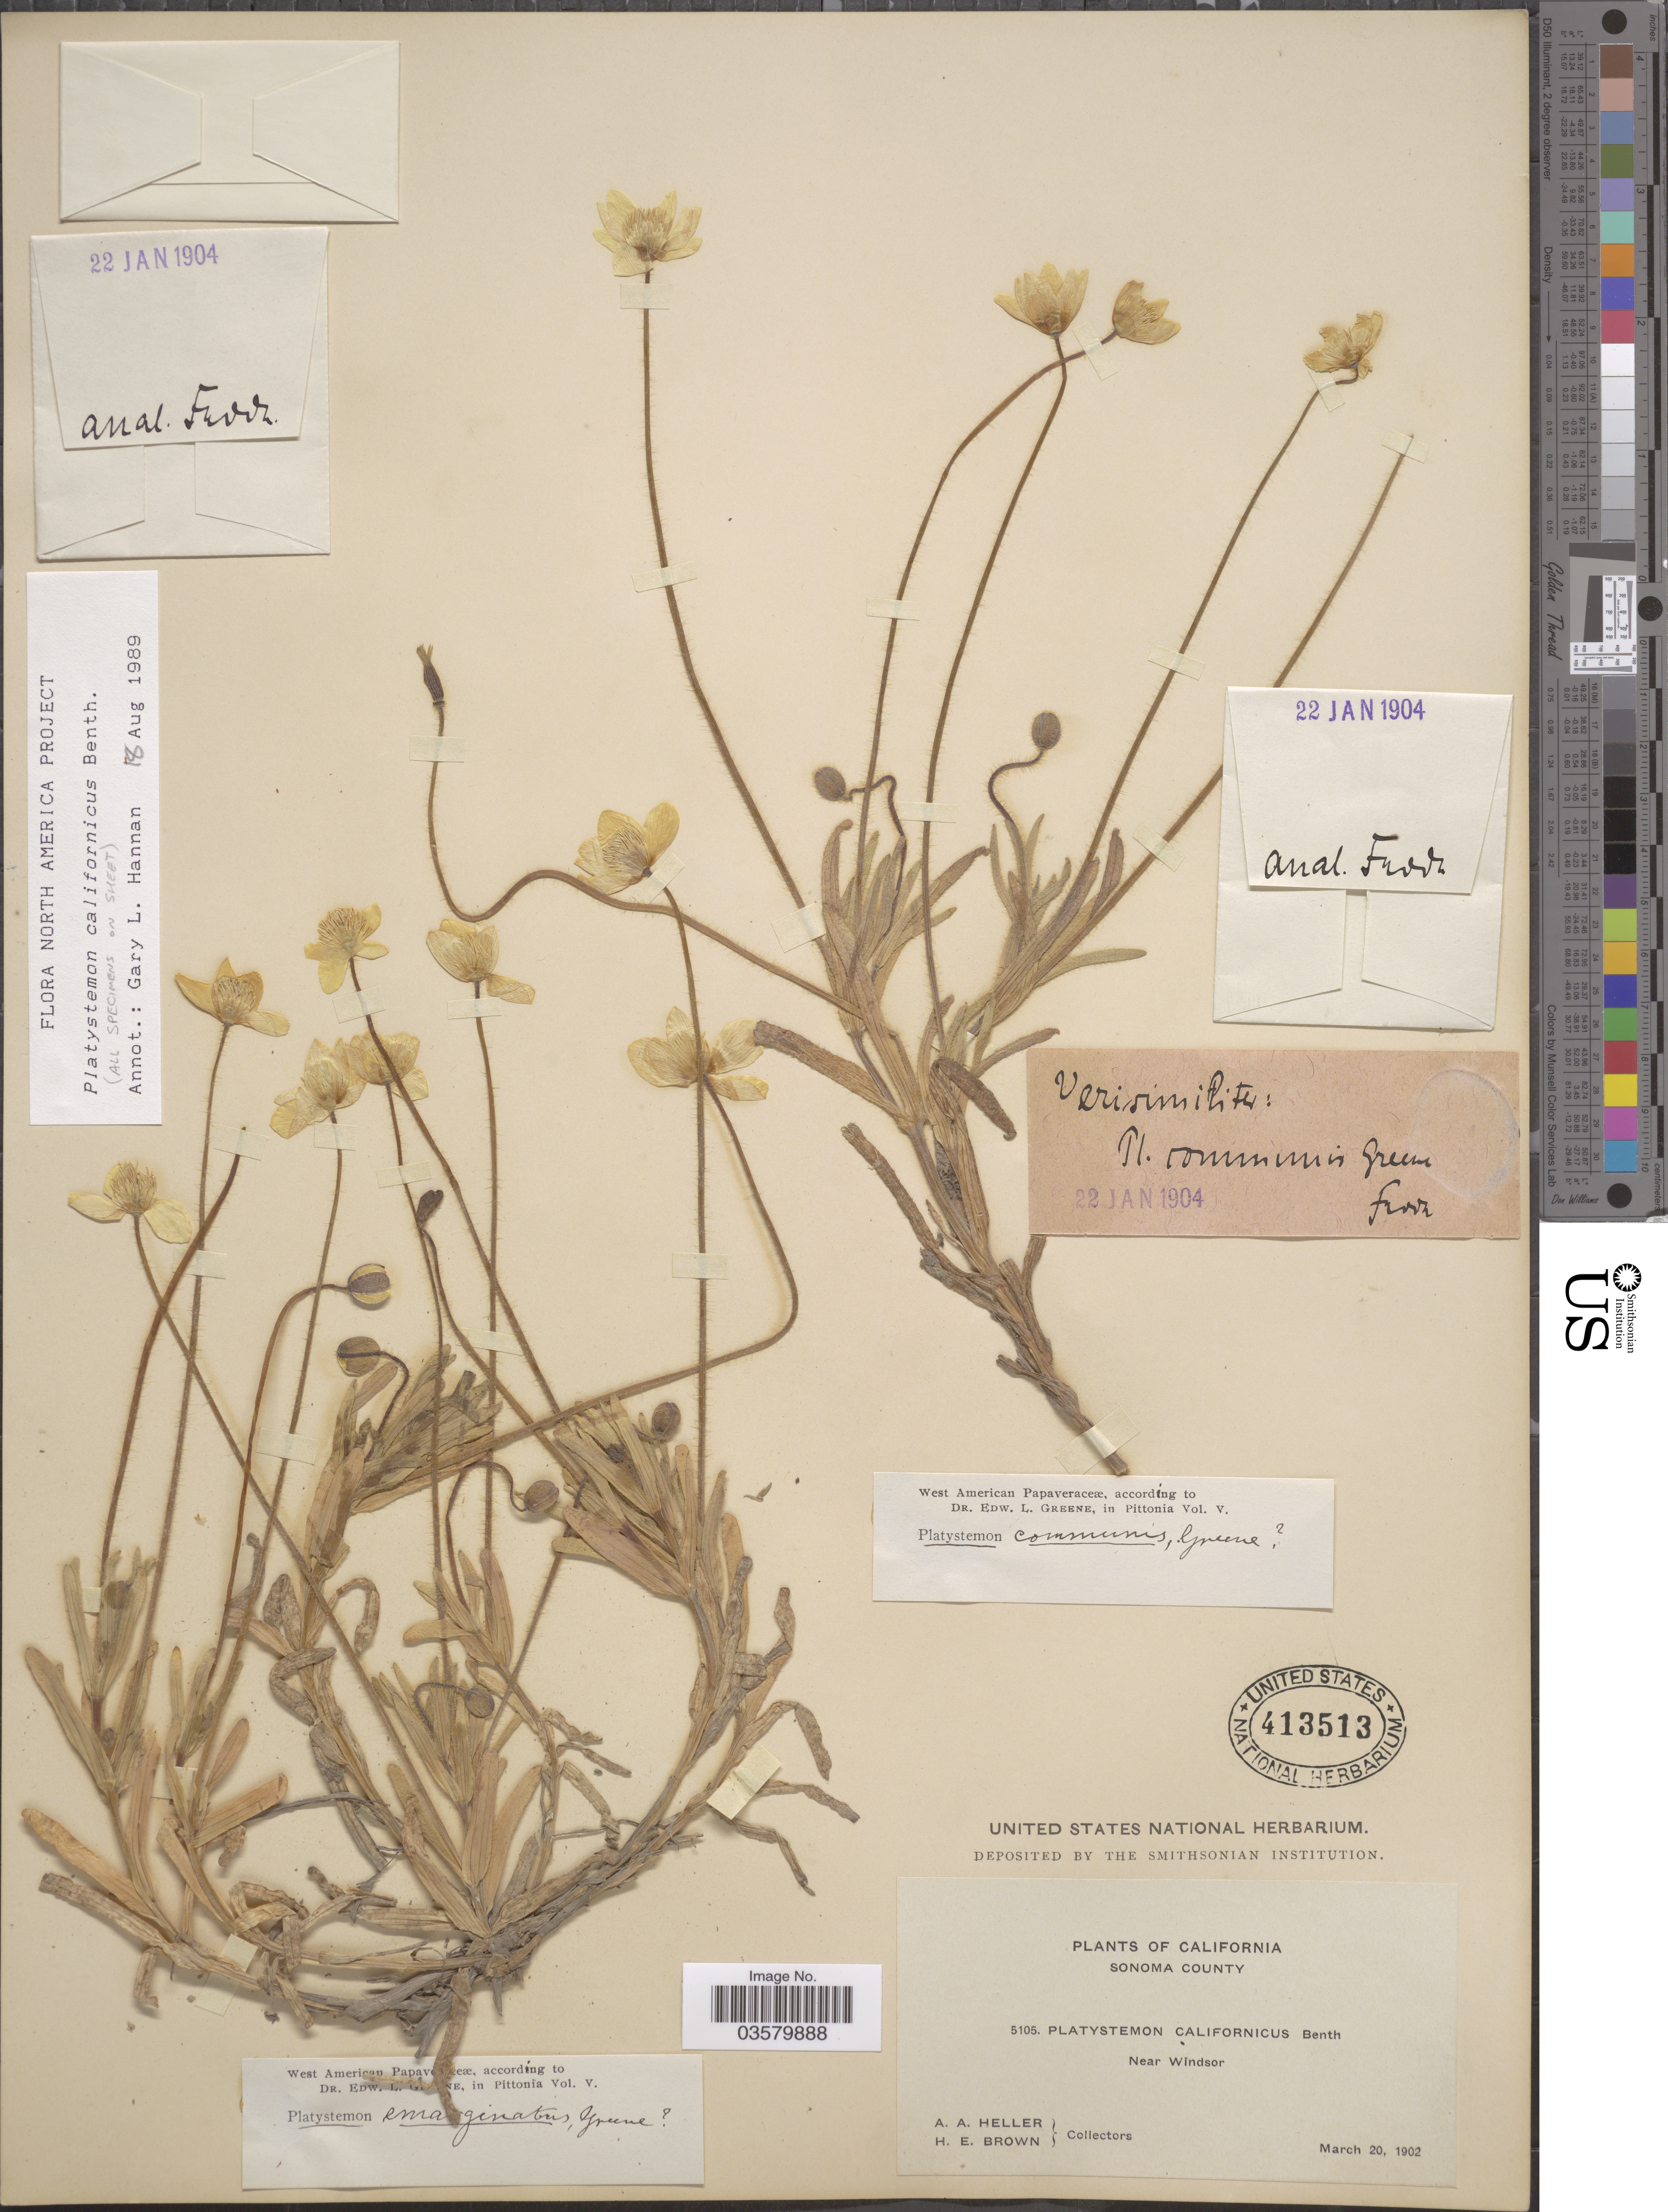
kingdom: Plantae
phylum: Tracheophyta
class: Magnoliopsida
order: Ranunculales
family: Papaveraceae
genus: Platystemon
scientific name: Platystemon californicus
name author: Benth.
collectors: A. A. Heller & H. E. Brown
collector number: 5105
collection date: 1902-03-20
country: United States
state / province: California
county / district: Sonoma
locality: Sonoma County. Near Windsor.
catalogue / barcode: US 413513